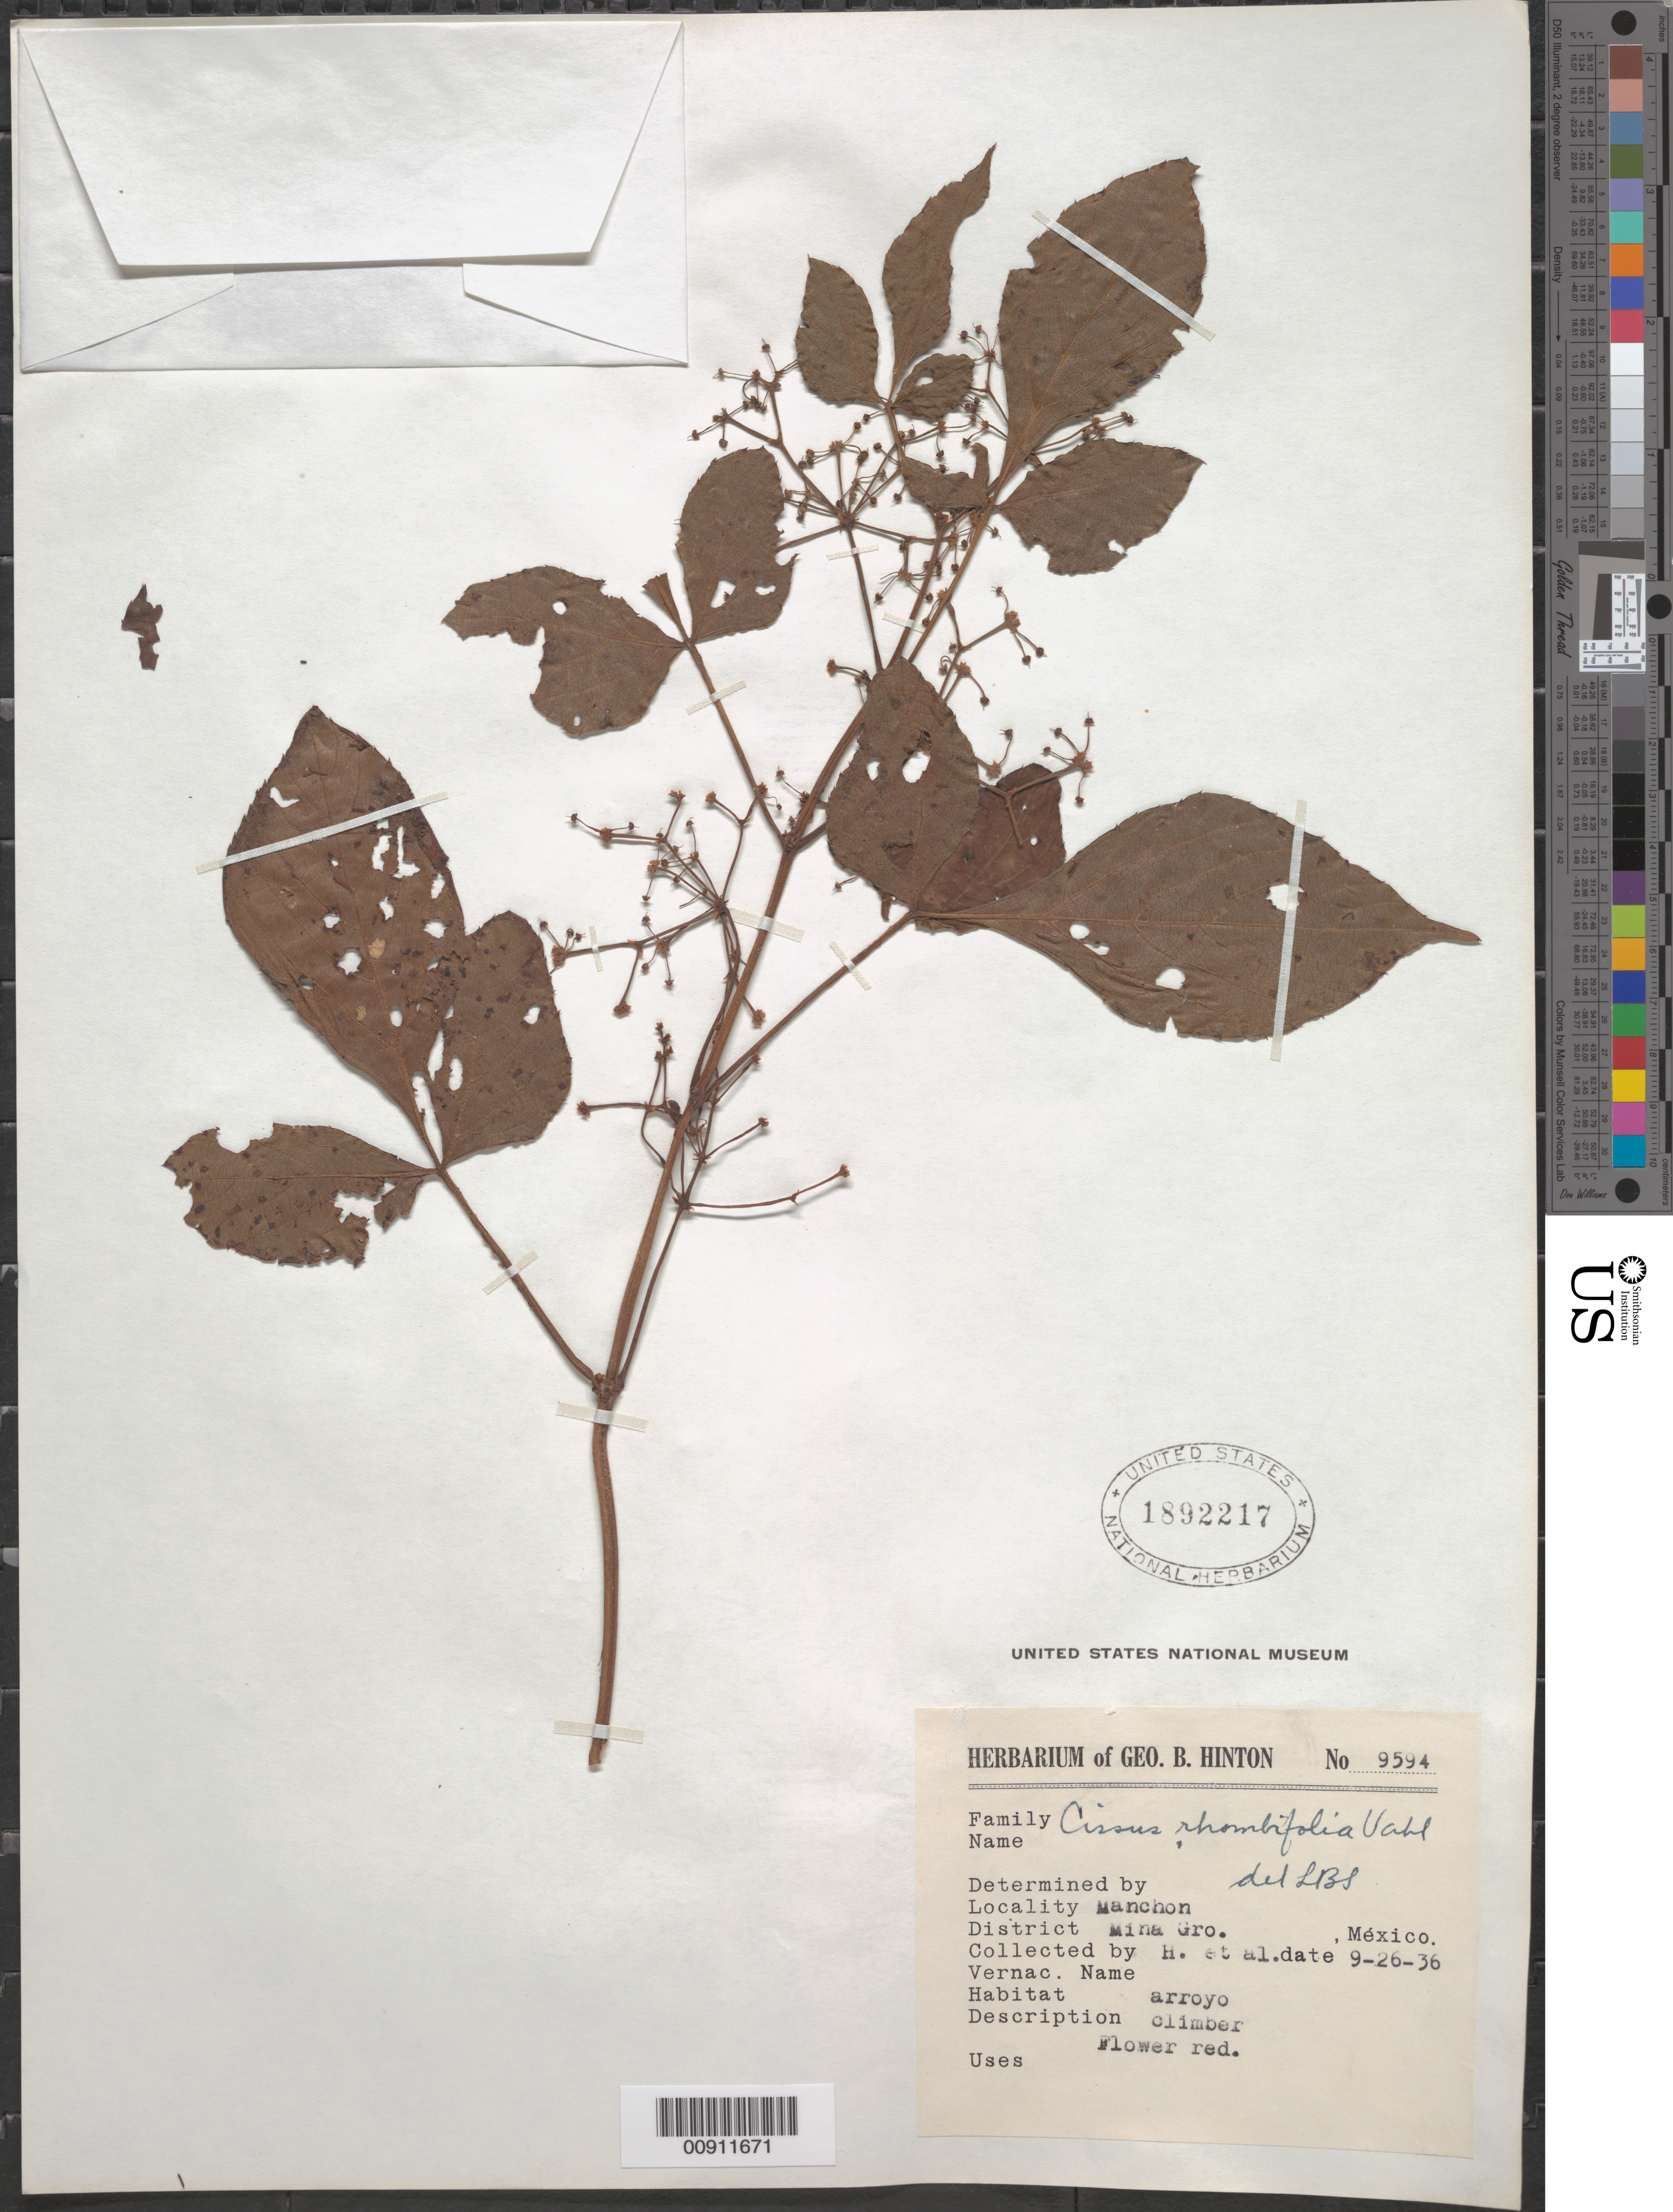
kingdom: Plantae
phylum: Tracheophyta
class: Magnoliopsida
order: Vitales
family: Vitaceae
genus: Cissus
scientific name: Cissus rhombifolia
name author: Vahl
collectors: G. B. Hinton & et al.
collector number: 9594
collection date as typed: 26 Sep 1936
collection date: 1936-09-26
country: Mexico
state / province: Guerrero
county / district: Mina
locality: Manchon, District Mina, Guerrero.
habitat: Arroyo.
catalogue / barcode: US 1892217